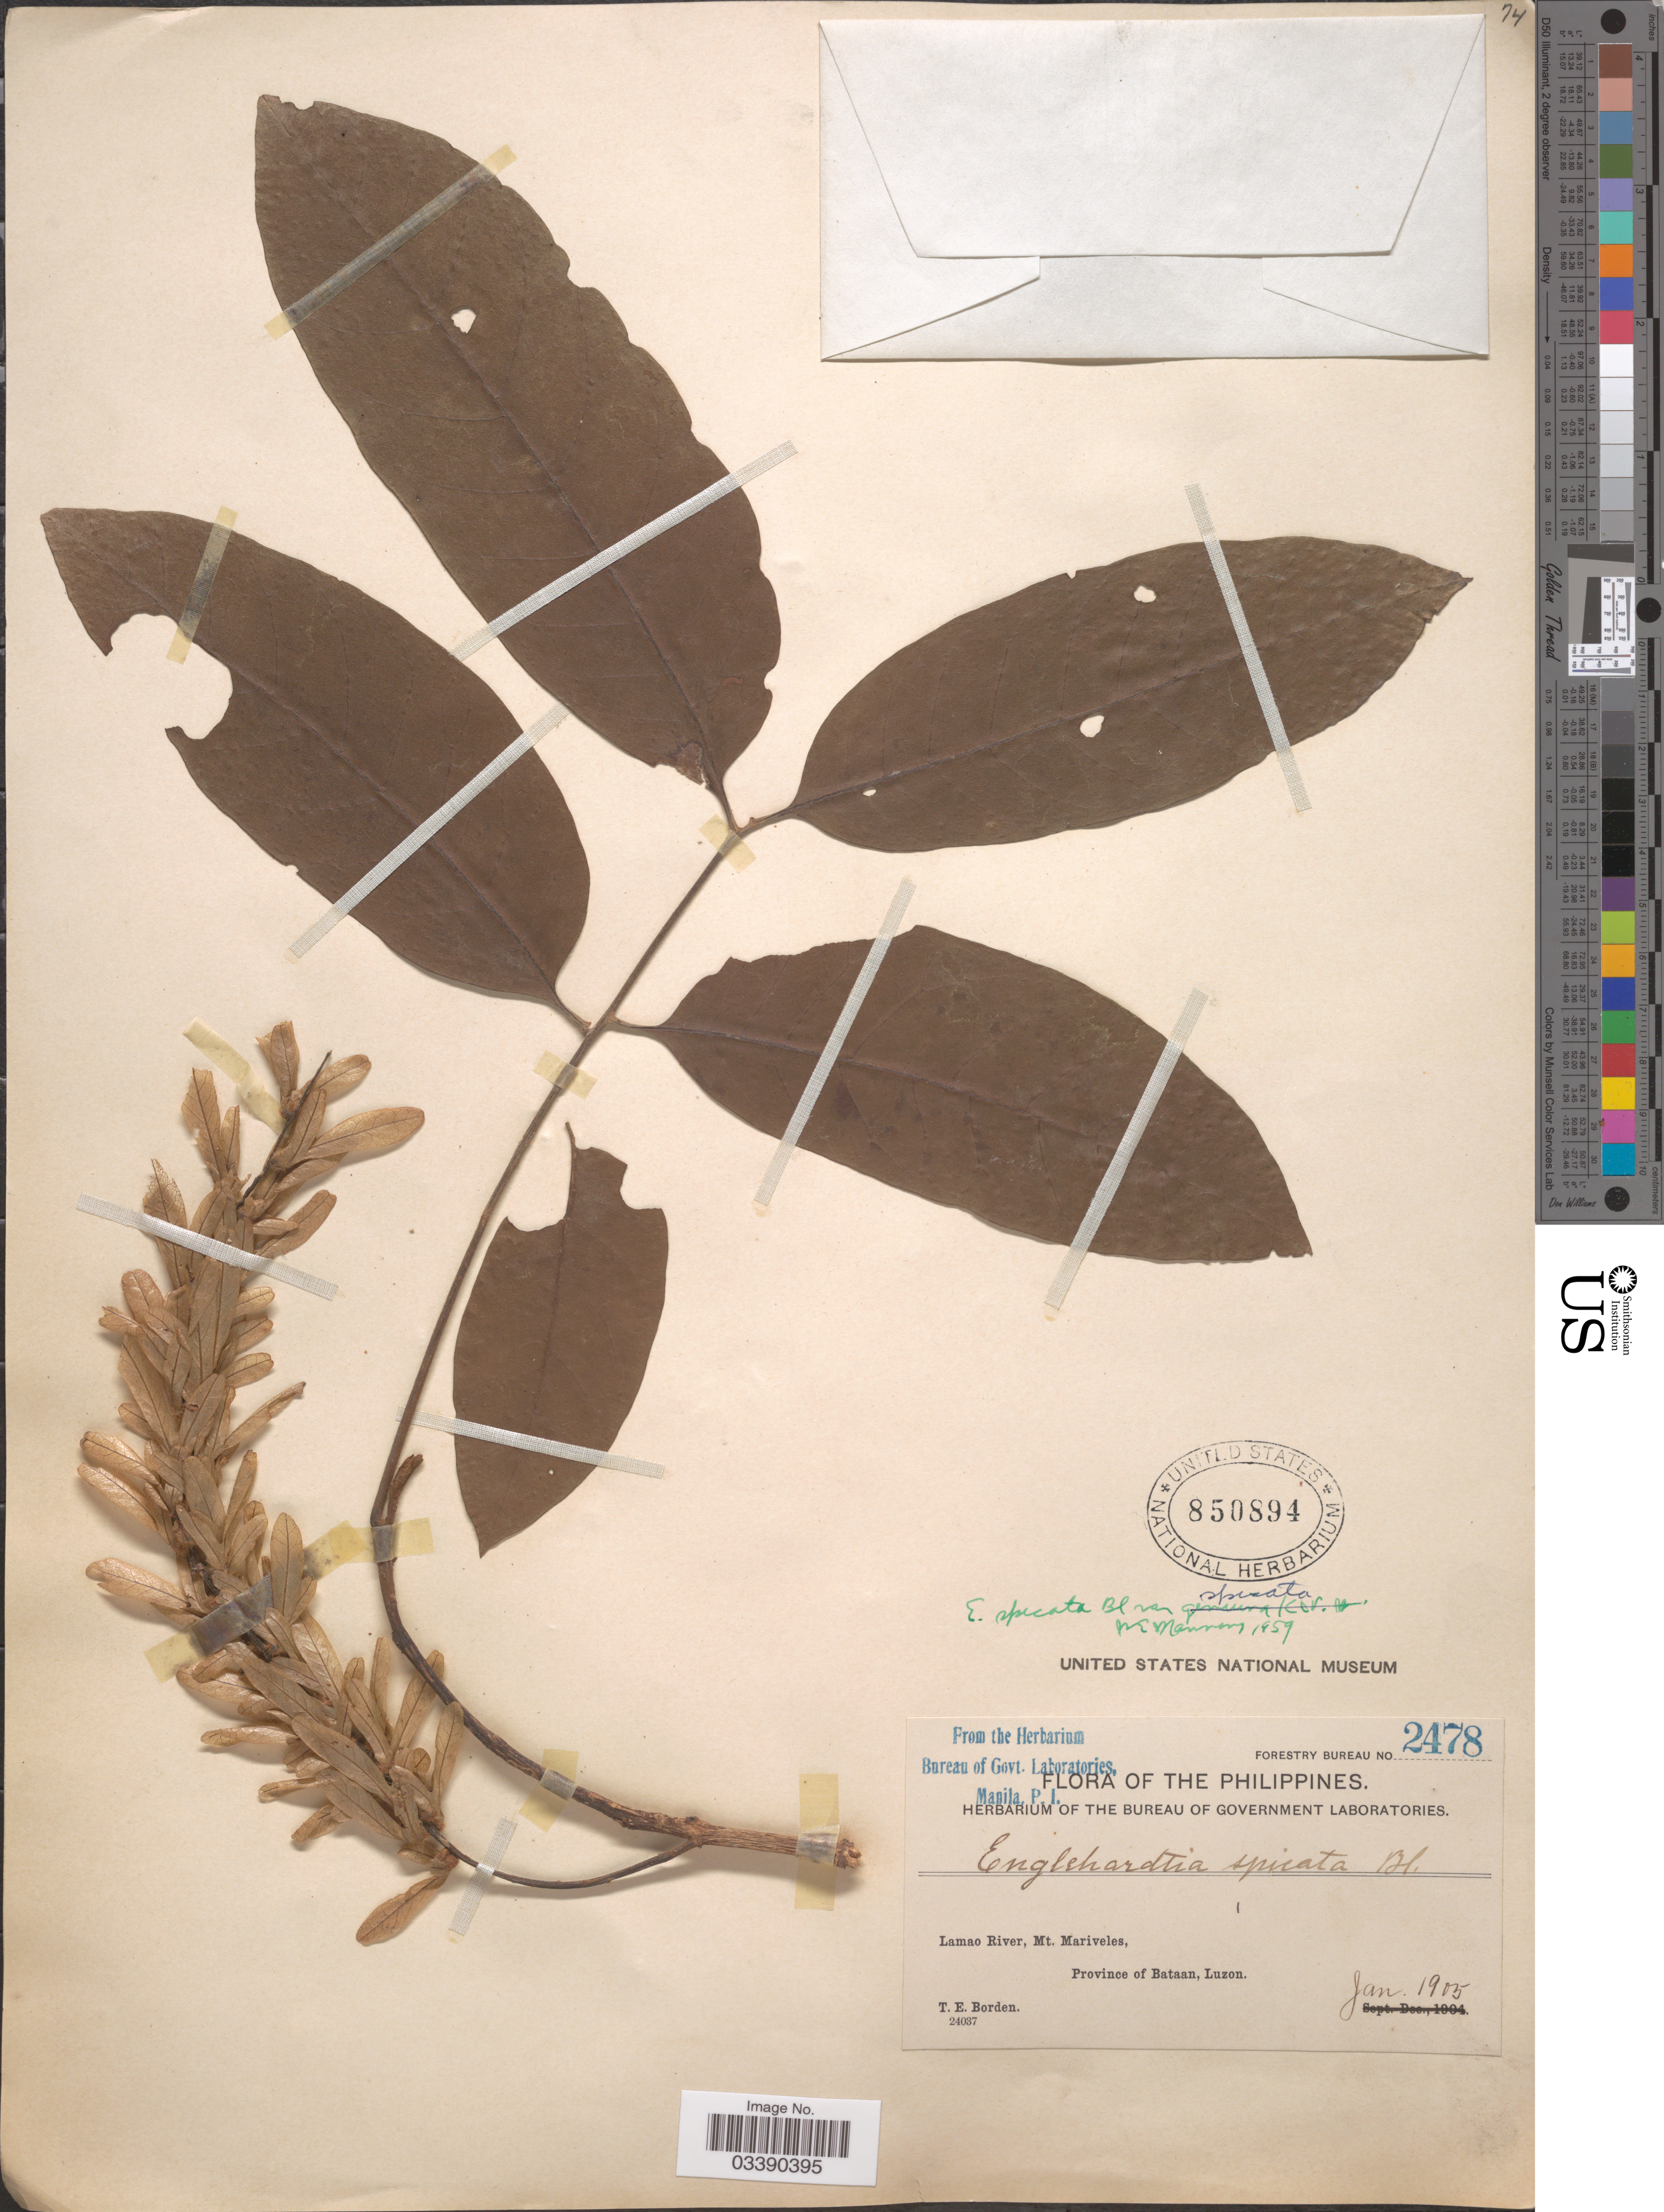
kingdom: Plantae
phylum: Tracheophyta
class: Magnoliopsida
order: Fagales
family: Juglandaceae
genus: Engelhardia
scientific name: Engelhardia spicata var. spicata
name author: Lesch. ex Blume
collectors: T. E. Borden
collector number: Forestry Bureau 2478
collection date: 1905-01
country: Philippines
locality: Lamao River, Mt. Mariveles, Province of Bataan, Luzon.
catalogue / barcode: US 850894